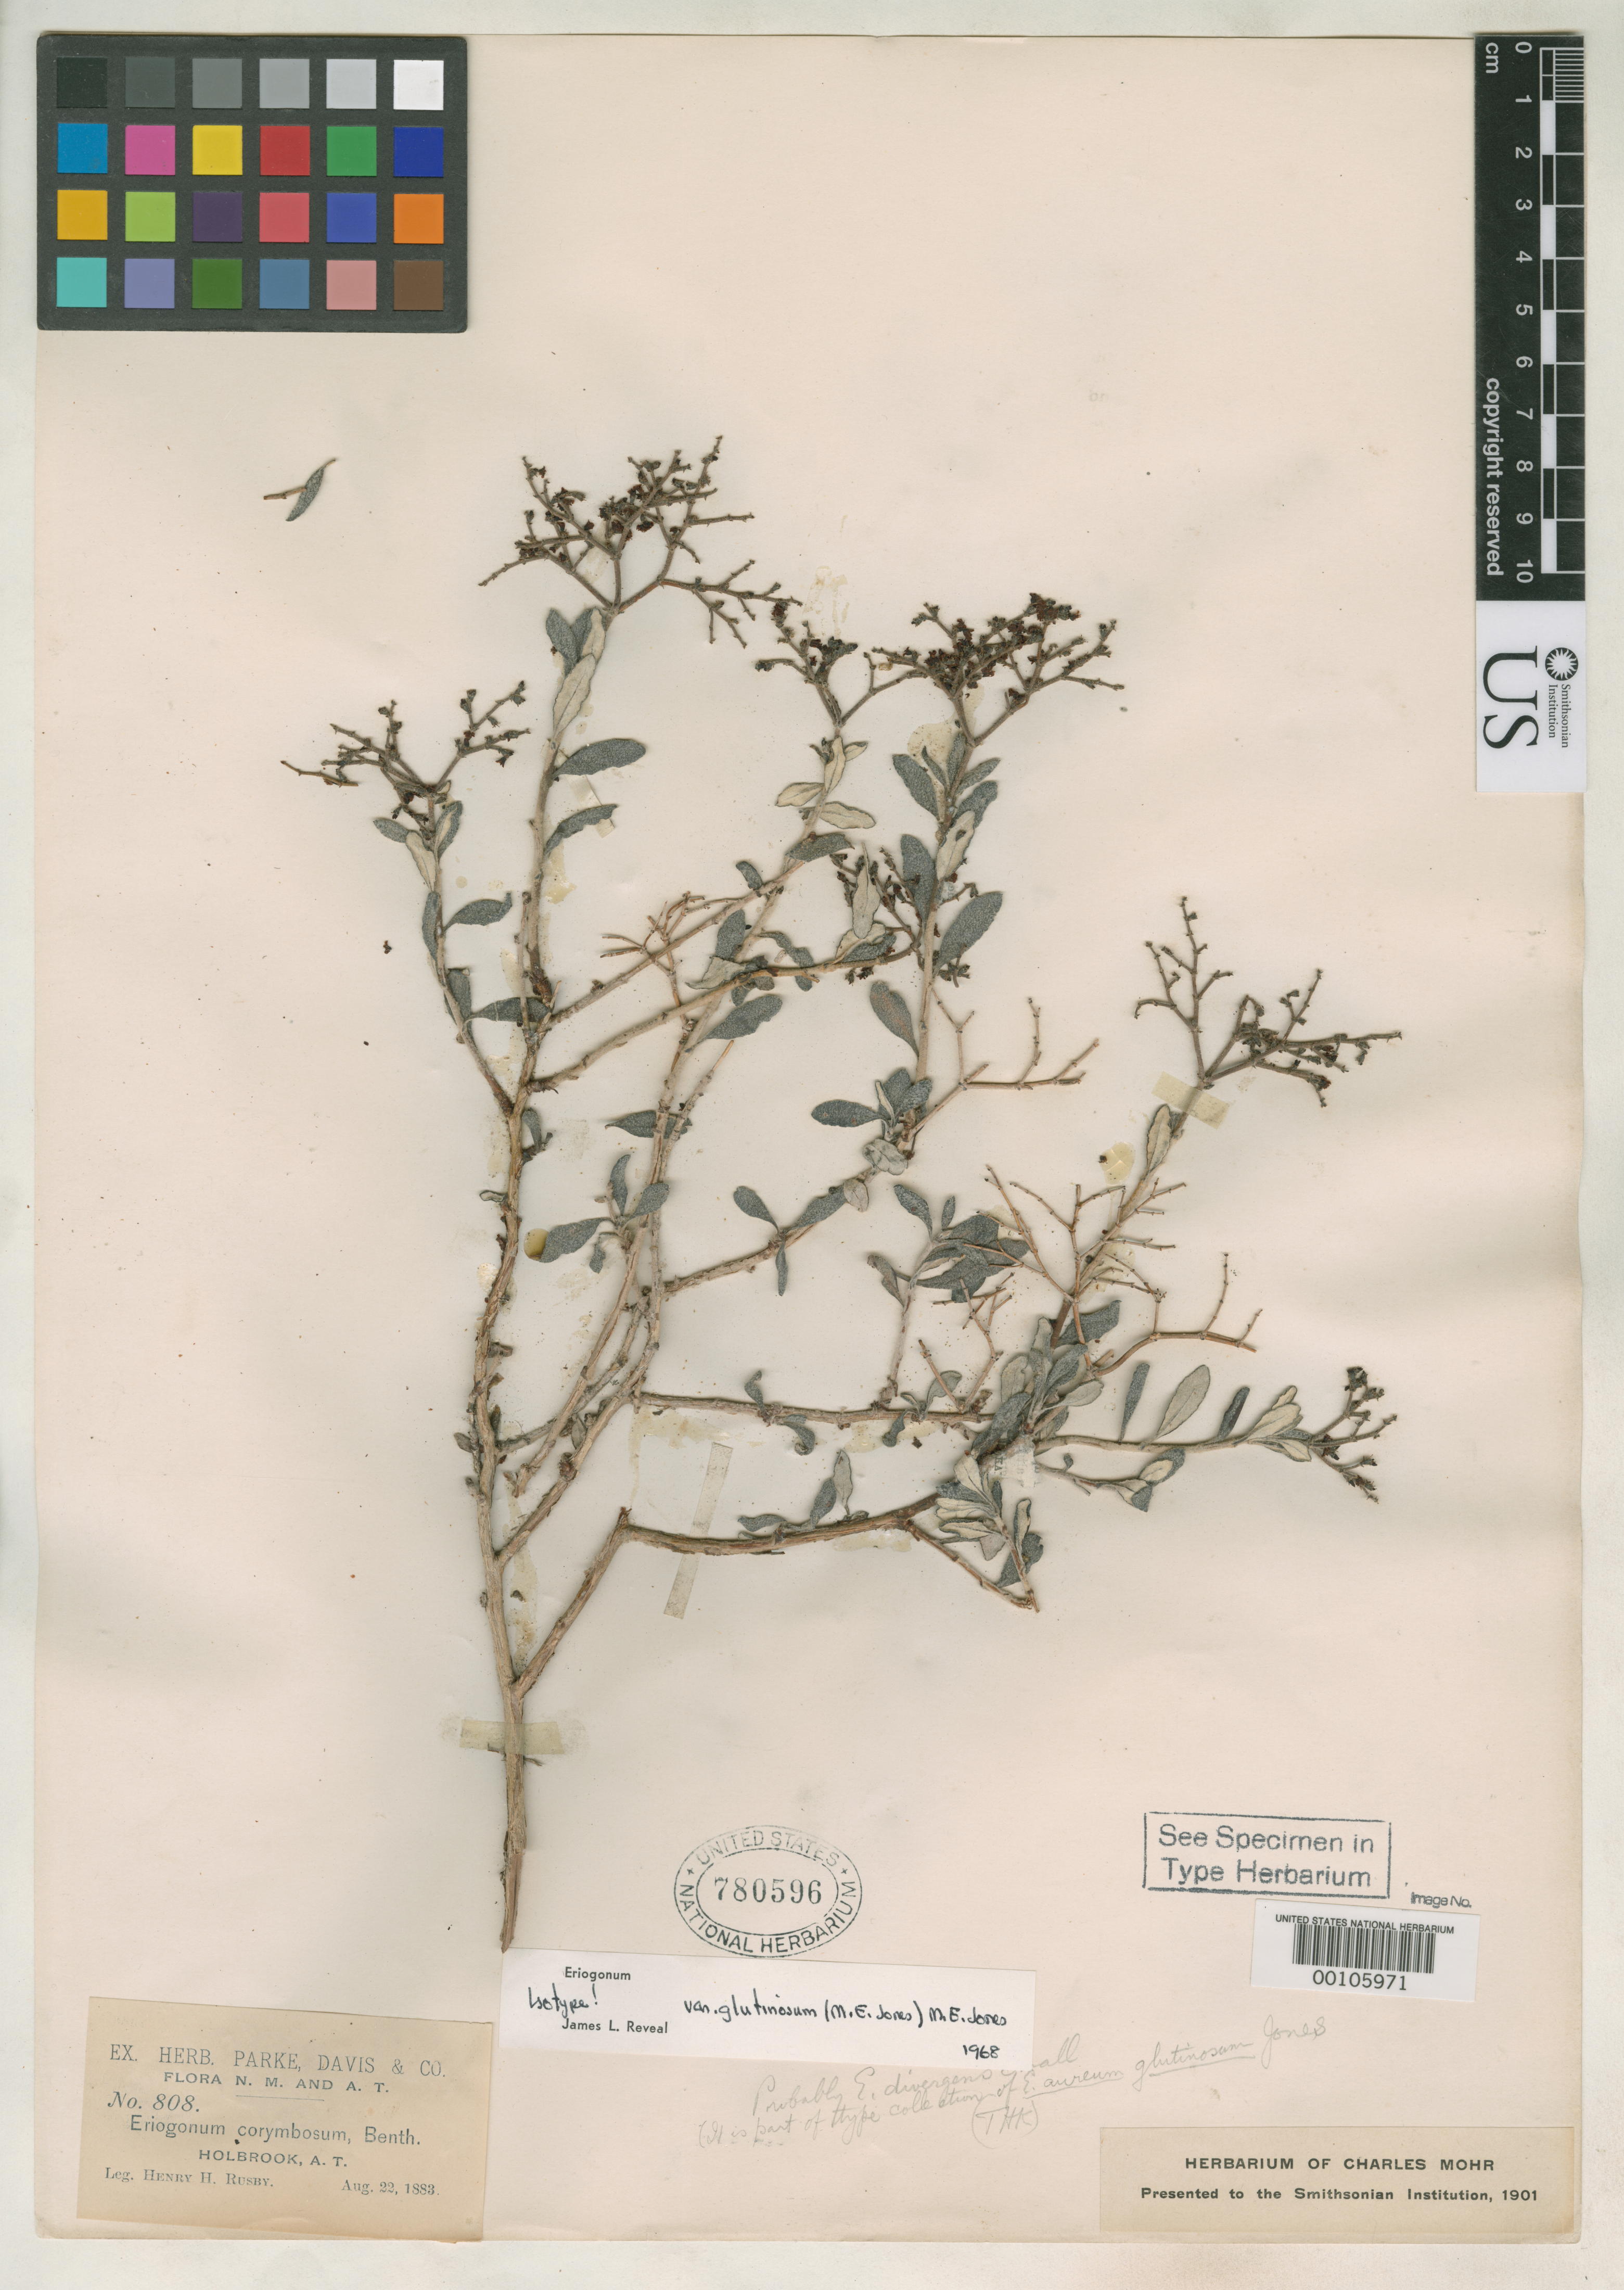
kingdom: Plantae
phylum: Tracheophyta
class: Magnoliopsida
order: Caryophyllales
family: Polygonaceae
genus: Eriogonum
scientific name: Eriogonum aureum var. glutinosum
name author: M.E. Jones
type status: Isotype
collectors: H. H. Rusby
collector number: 808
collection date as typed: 22 Aug 1883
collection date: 1883-08-22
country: United States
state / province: Arizona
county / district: Navajo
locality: Holbrook.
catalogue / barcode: US 780596